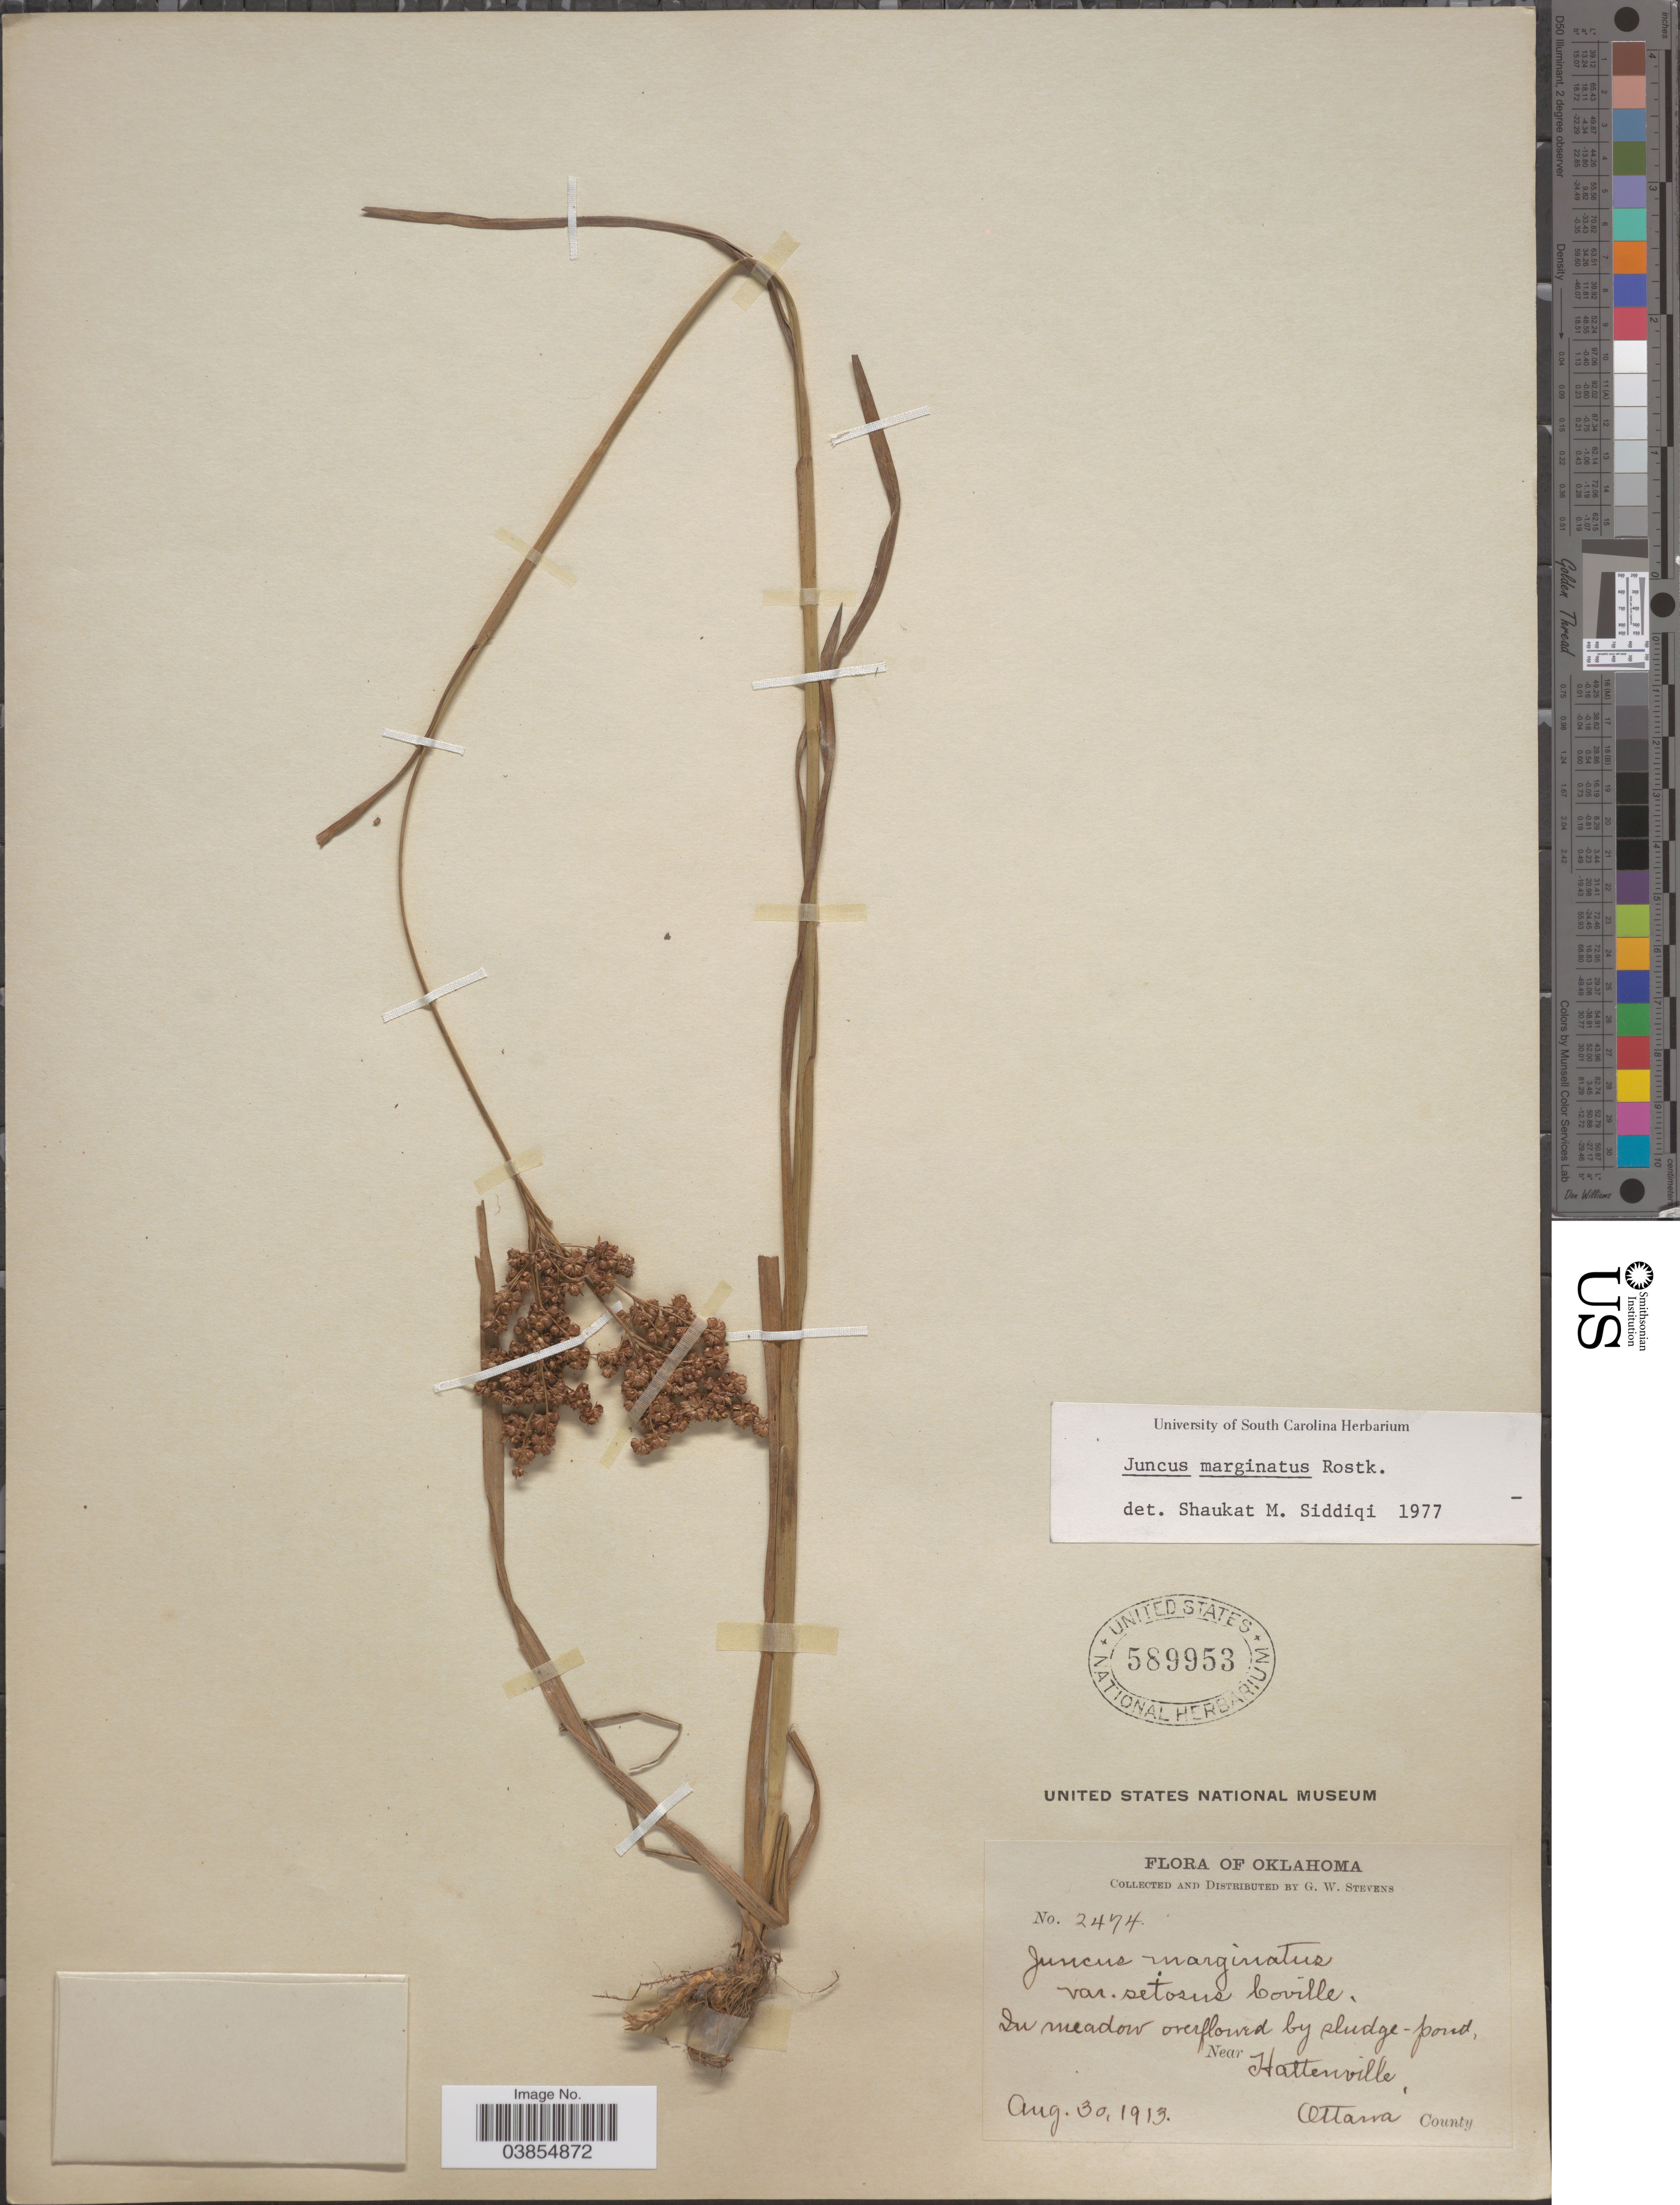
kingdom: Plantae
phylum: Tracheophyta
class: Liliopsida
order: Poales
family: Juncaceae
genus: Juncus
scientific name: Juncus marginatus var. setosus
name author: Coville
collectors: G. W. Stevens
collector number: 2474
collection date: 1913-08-30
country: United States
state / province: Oklahoma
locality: In meadow overflowed by sludge-pond, Near Hattenville, Ottawa County.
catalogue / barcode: US 589953